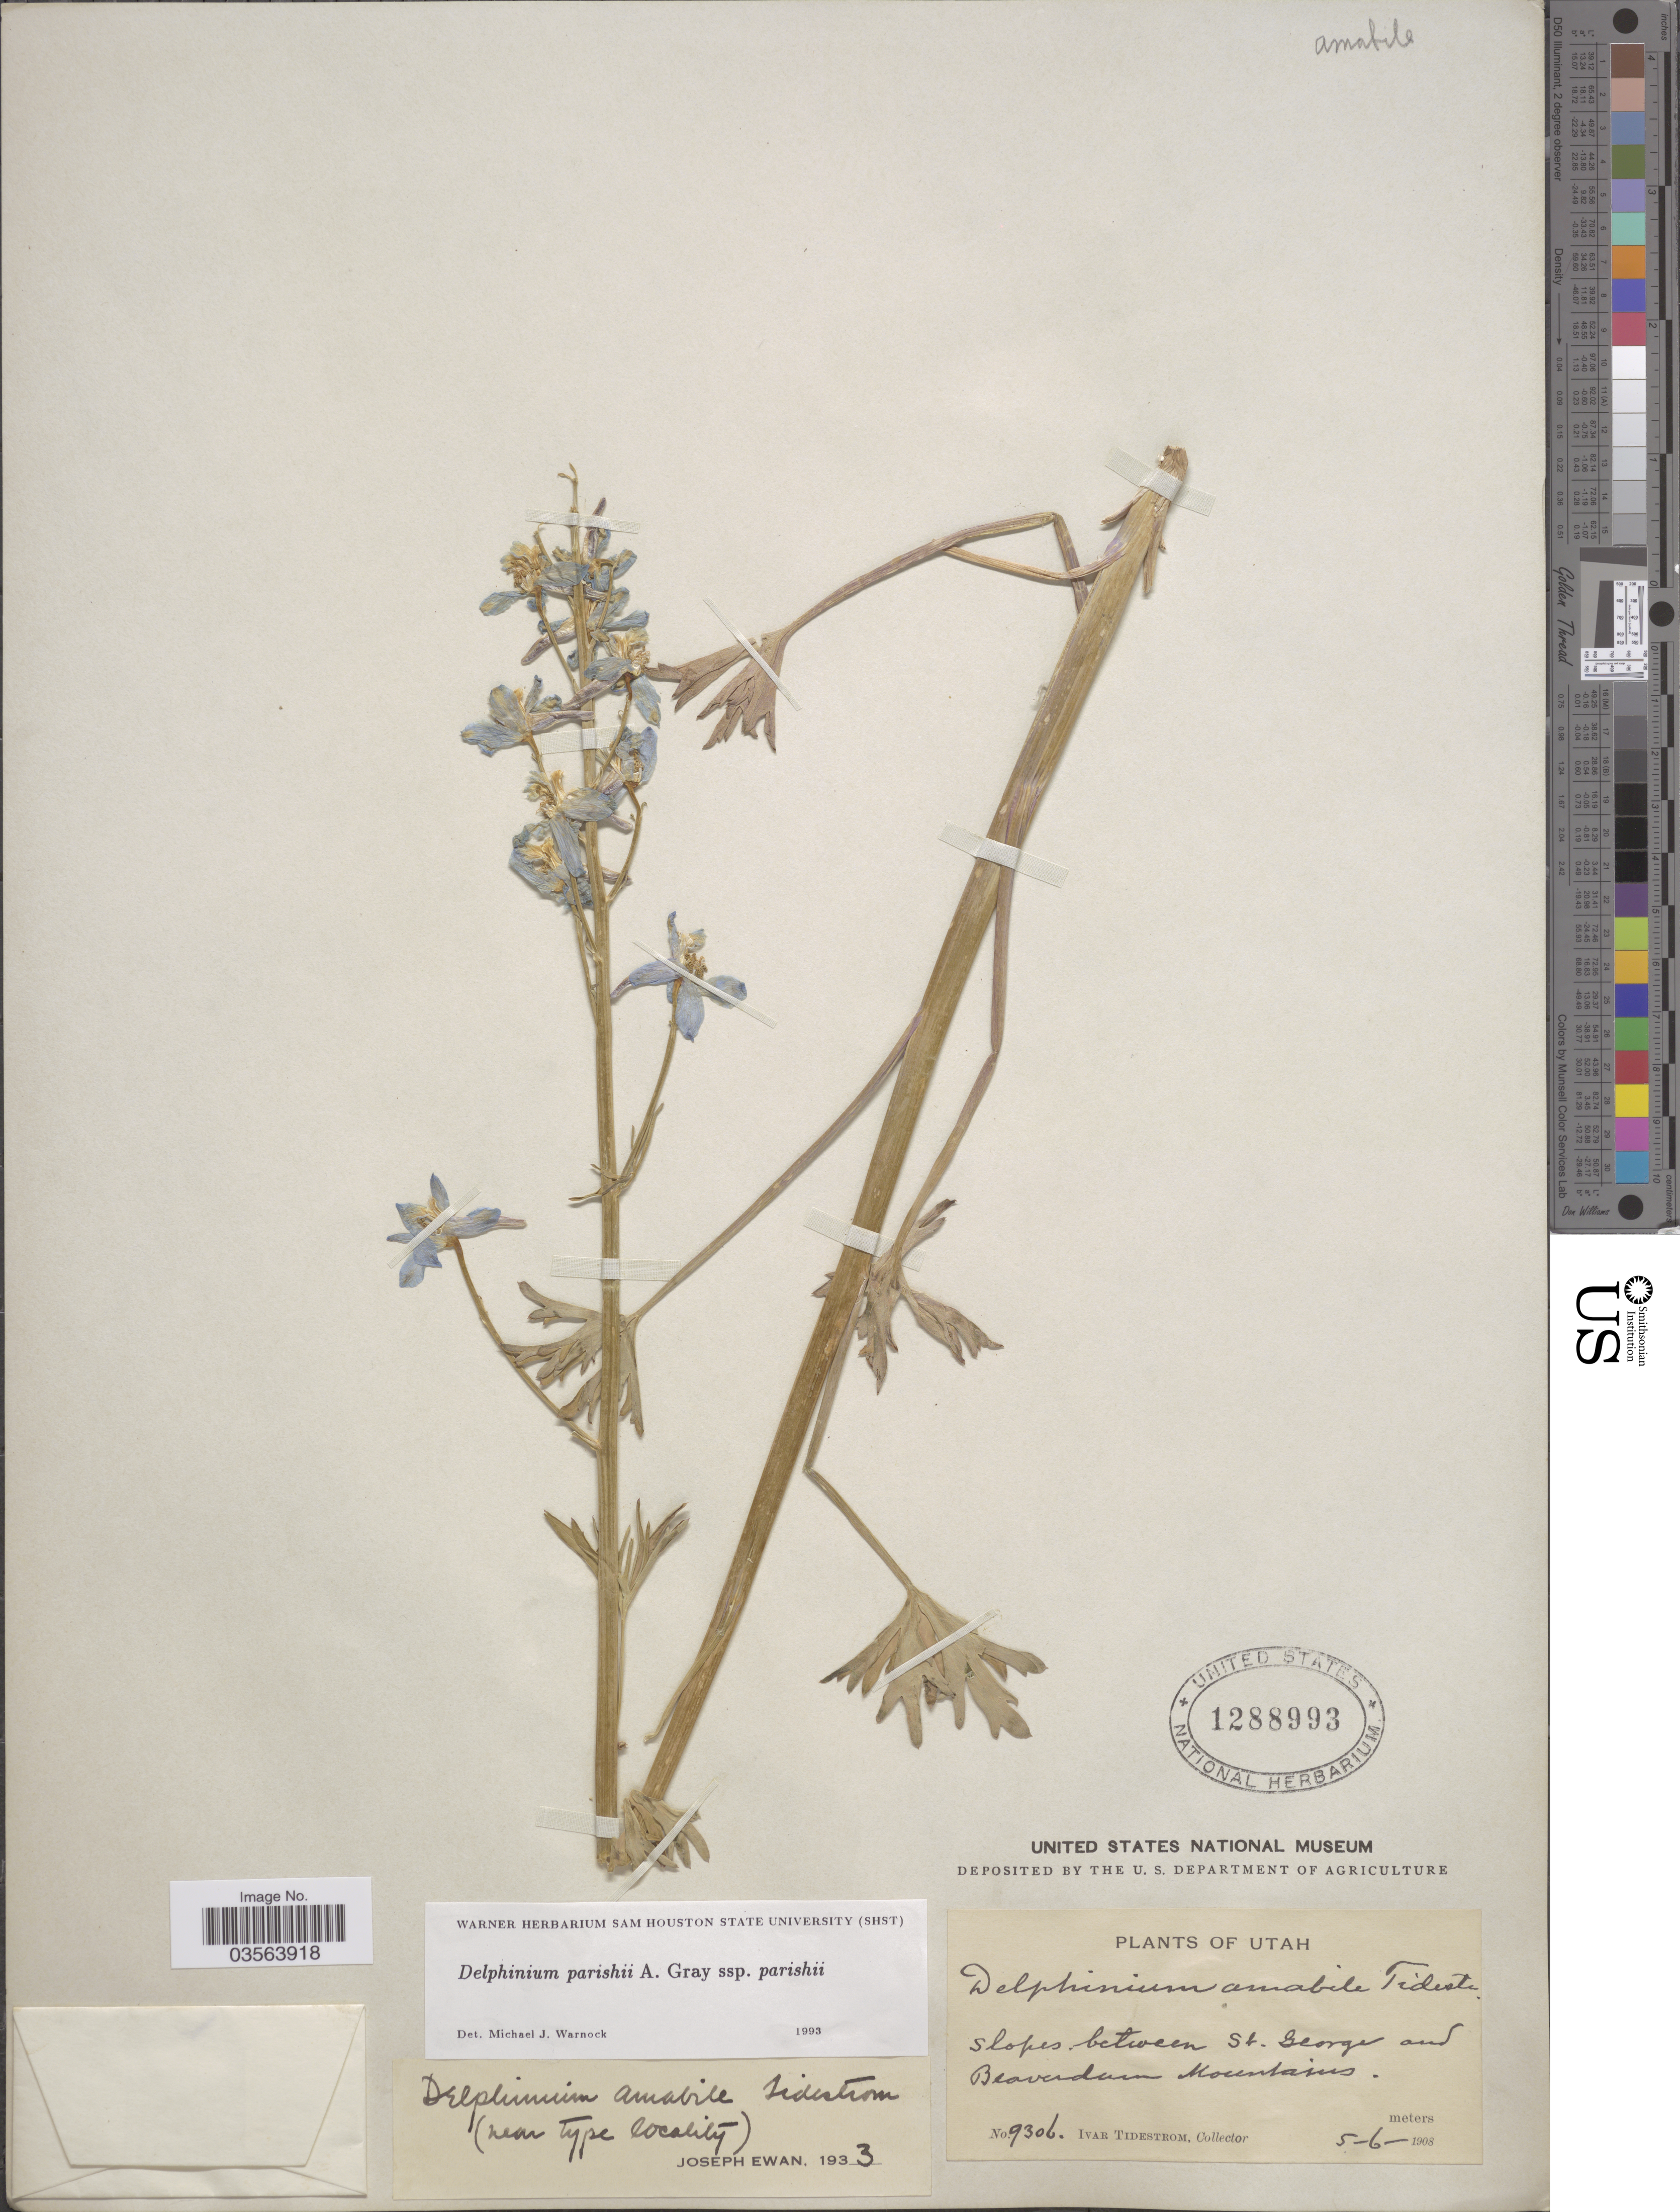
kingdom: Plantae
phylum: Tracheophyta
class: Magnoliopsida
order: Ranunculales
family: Ranunculaceae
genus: Delphinium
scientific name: Delphinium sp.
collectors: I. F. Tidestrom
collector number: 9306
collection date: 1908-05-06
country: United States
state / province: Utah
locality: Slopes between St. George and Beaverdam Mountains.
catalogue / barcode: US 1288993